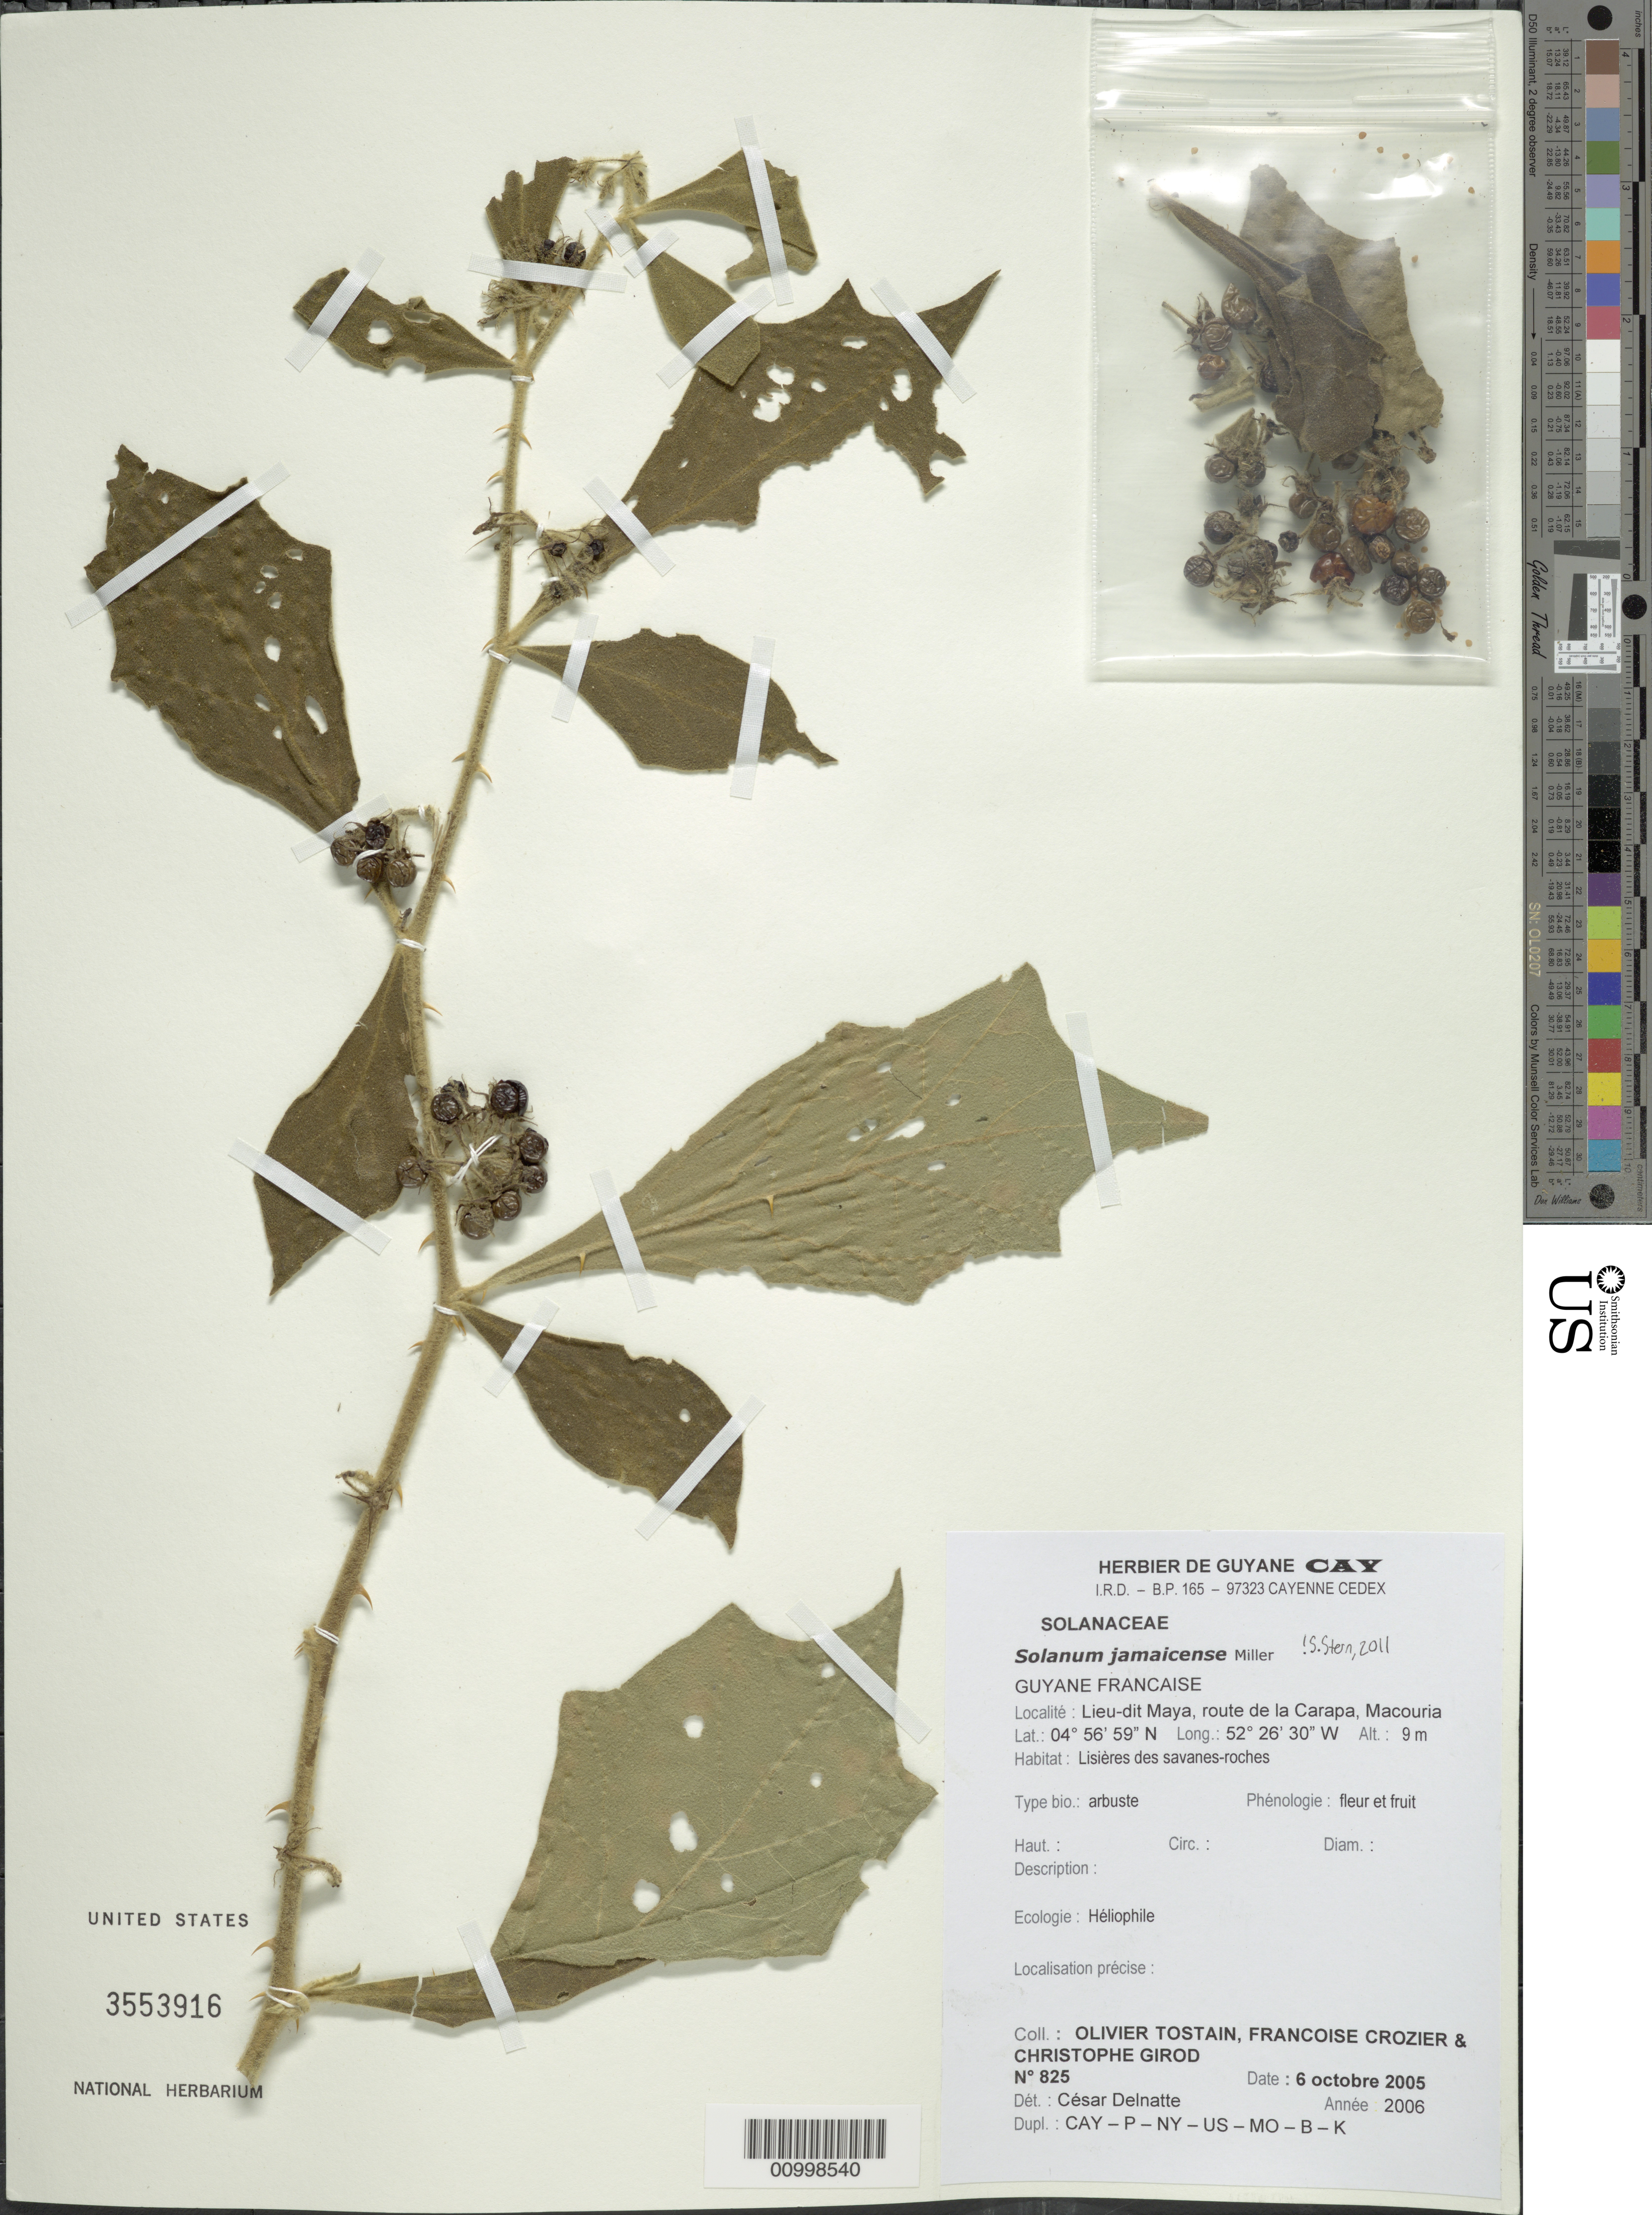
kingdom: Plantae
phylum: Tracheophyta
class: Magnoliopsida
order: Solanales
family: Solanaceae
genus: Solanum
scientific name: Solanum jamaicense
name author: Mill.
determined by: Delnatte, C.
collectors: O. Tostain, F. Crozier & C. Girod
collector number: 825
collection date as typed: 6-Oct-05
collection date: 2005-10-06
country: French Guiana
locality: Lieu-dit Maya, route de la Carapa, Macouria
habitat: Lisieres de savanes-roches. Heliophile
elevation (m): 9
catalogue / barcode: US 3553916